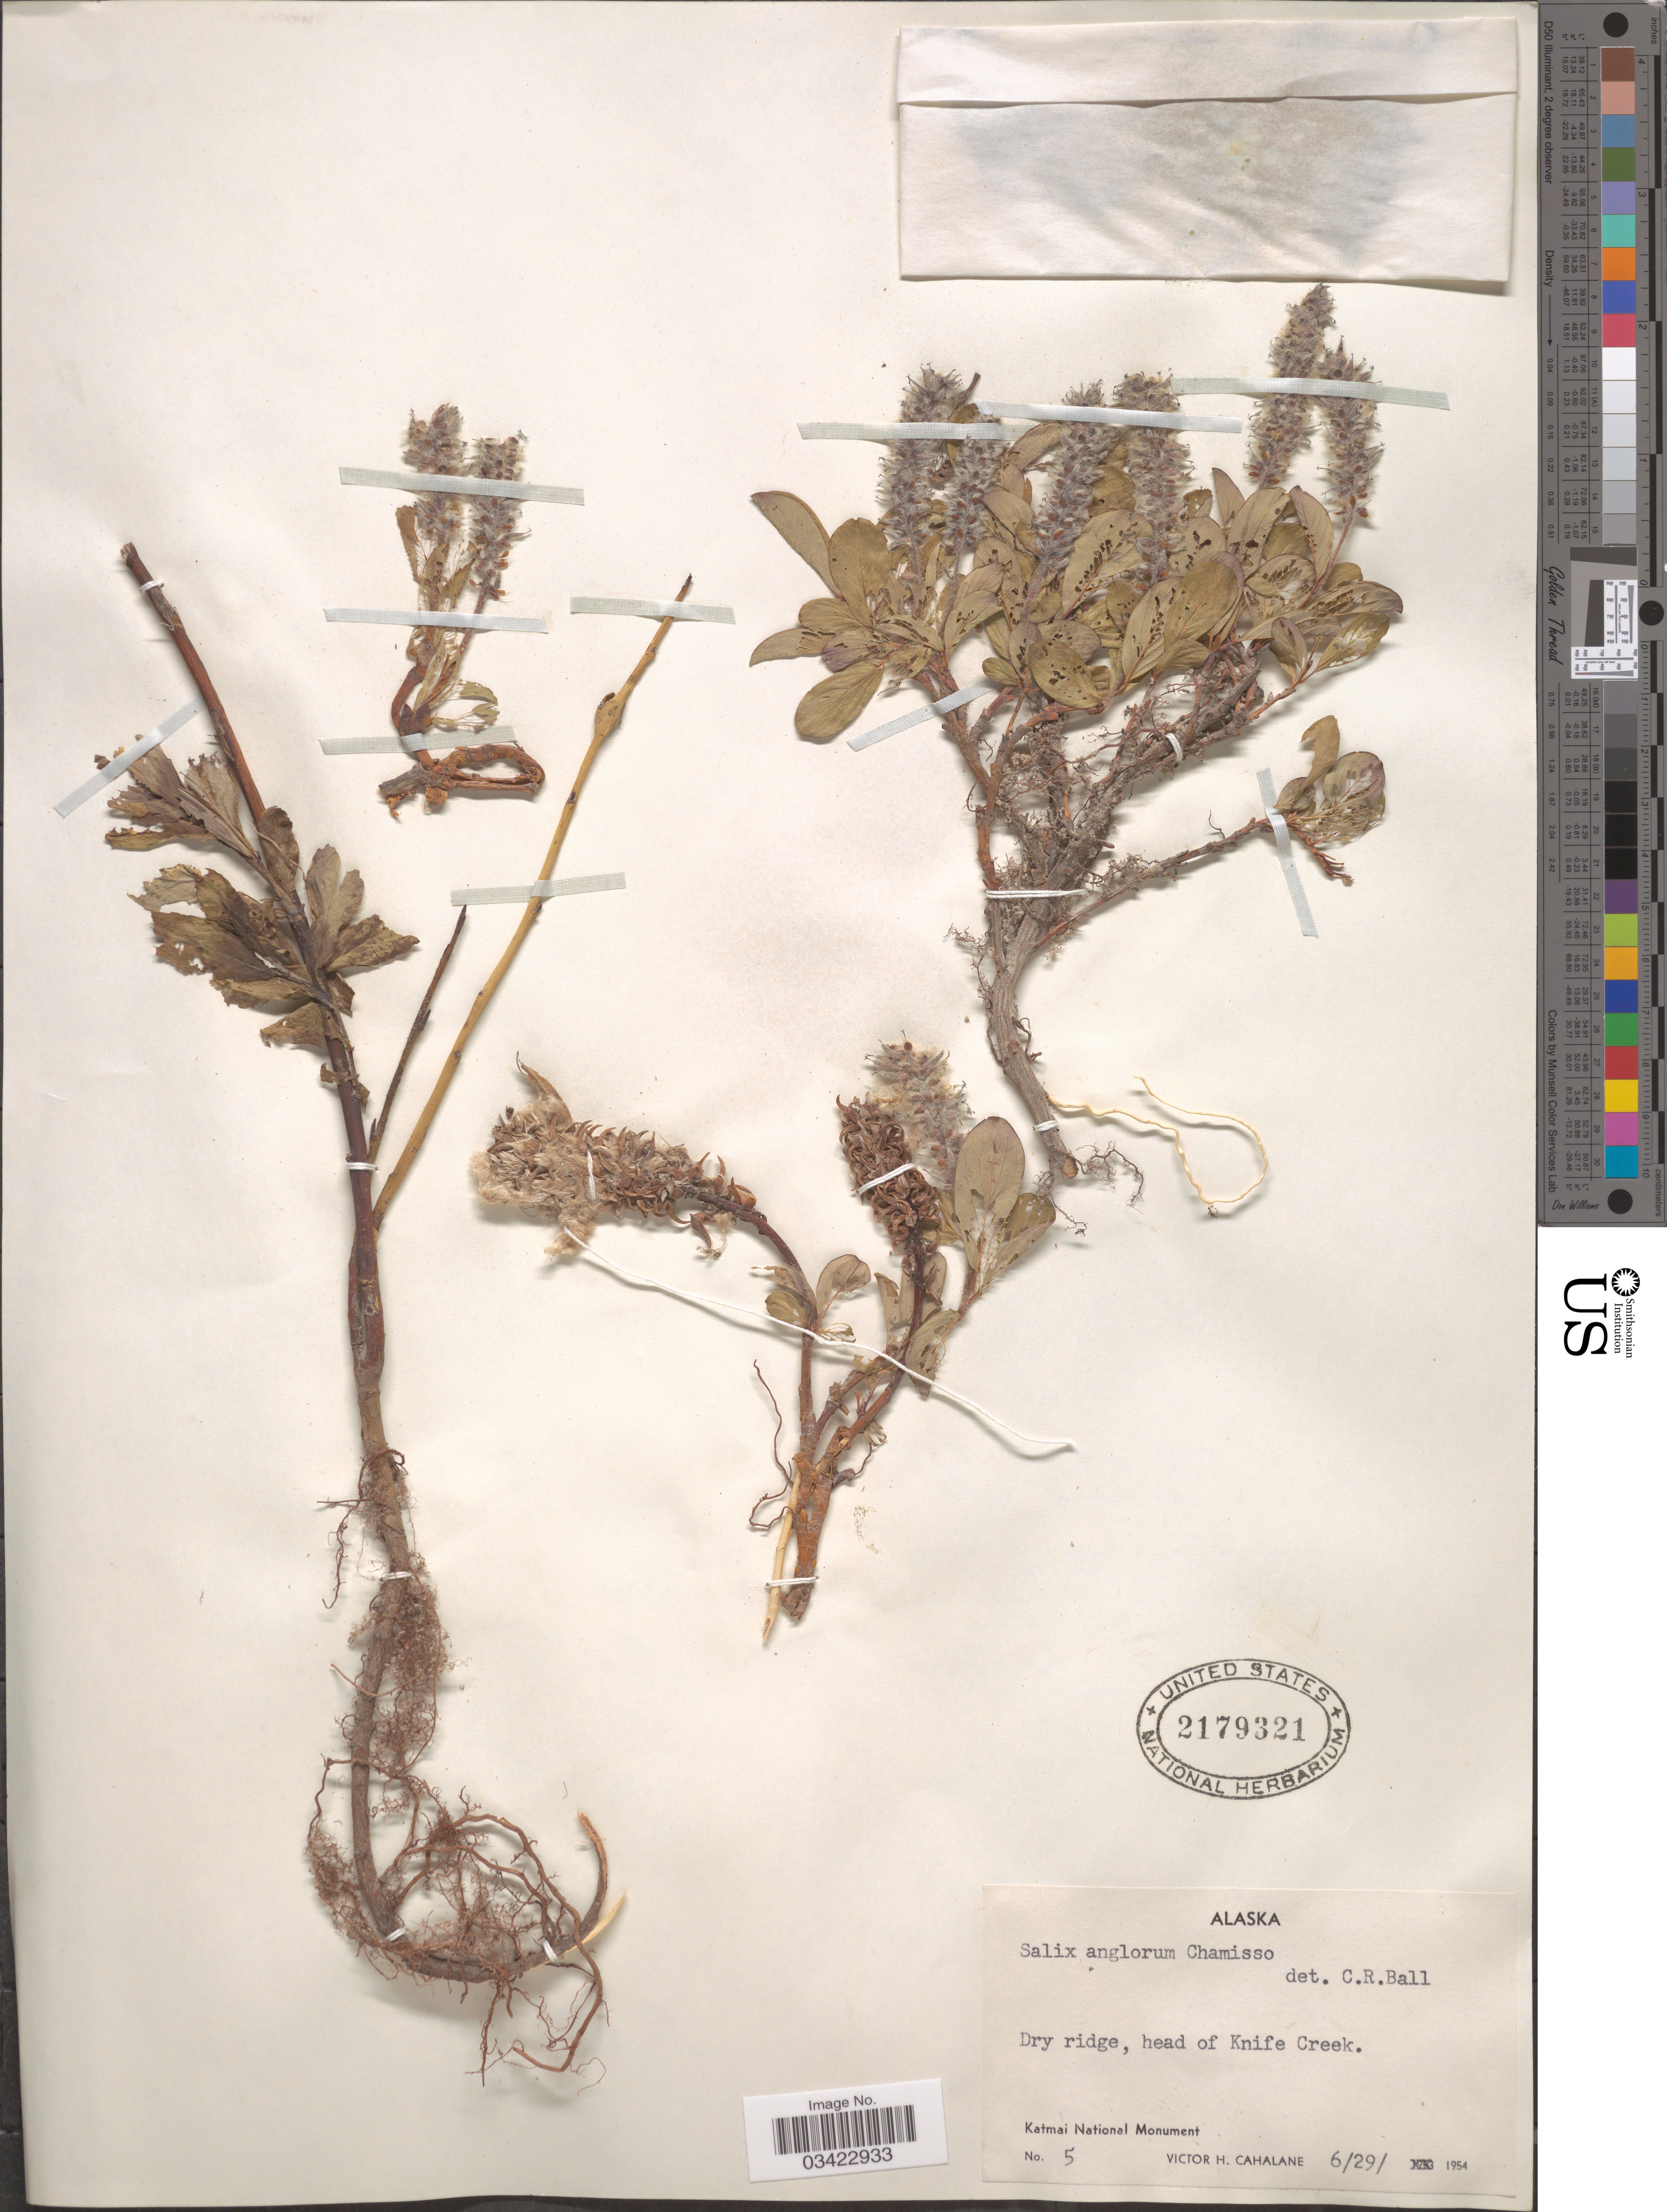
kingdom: Plantae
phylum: Tracheophyta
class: Magnoliopsida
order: Malpighiales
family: Salicaceae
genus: Salix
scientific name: Salix anglorum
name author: Cham.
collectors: V. Cahalane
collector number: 5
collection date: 1954-06-29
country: United States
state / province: Alaska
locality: Head of Knife Creek. Katmai National Monument.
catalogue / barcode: US 2179321